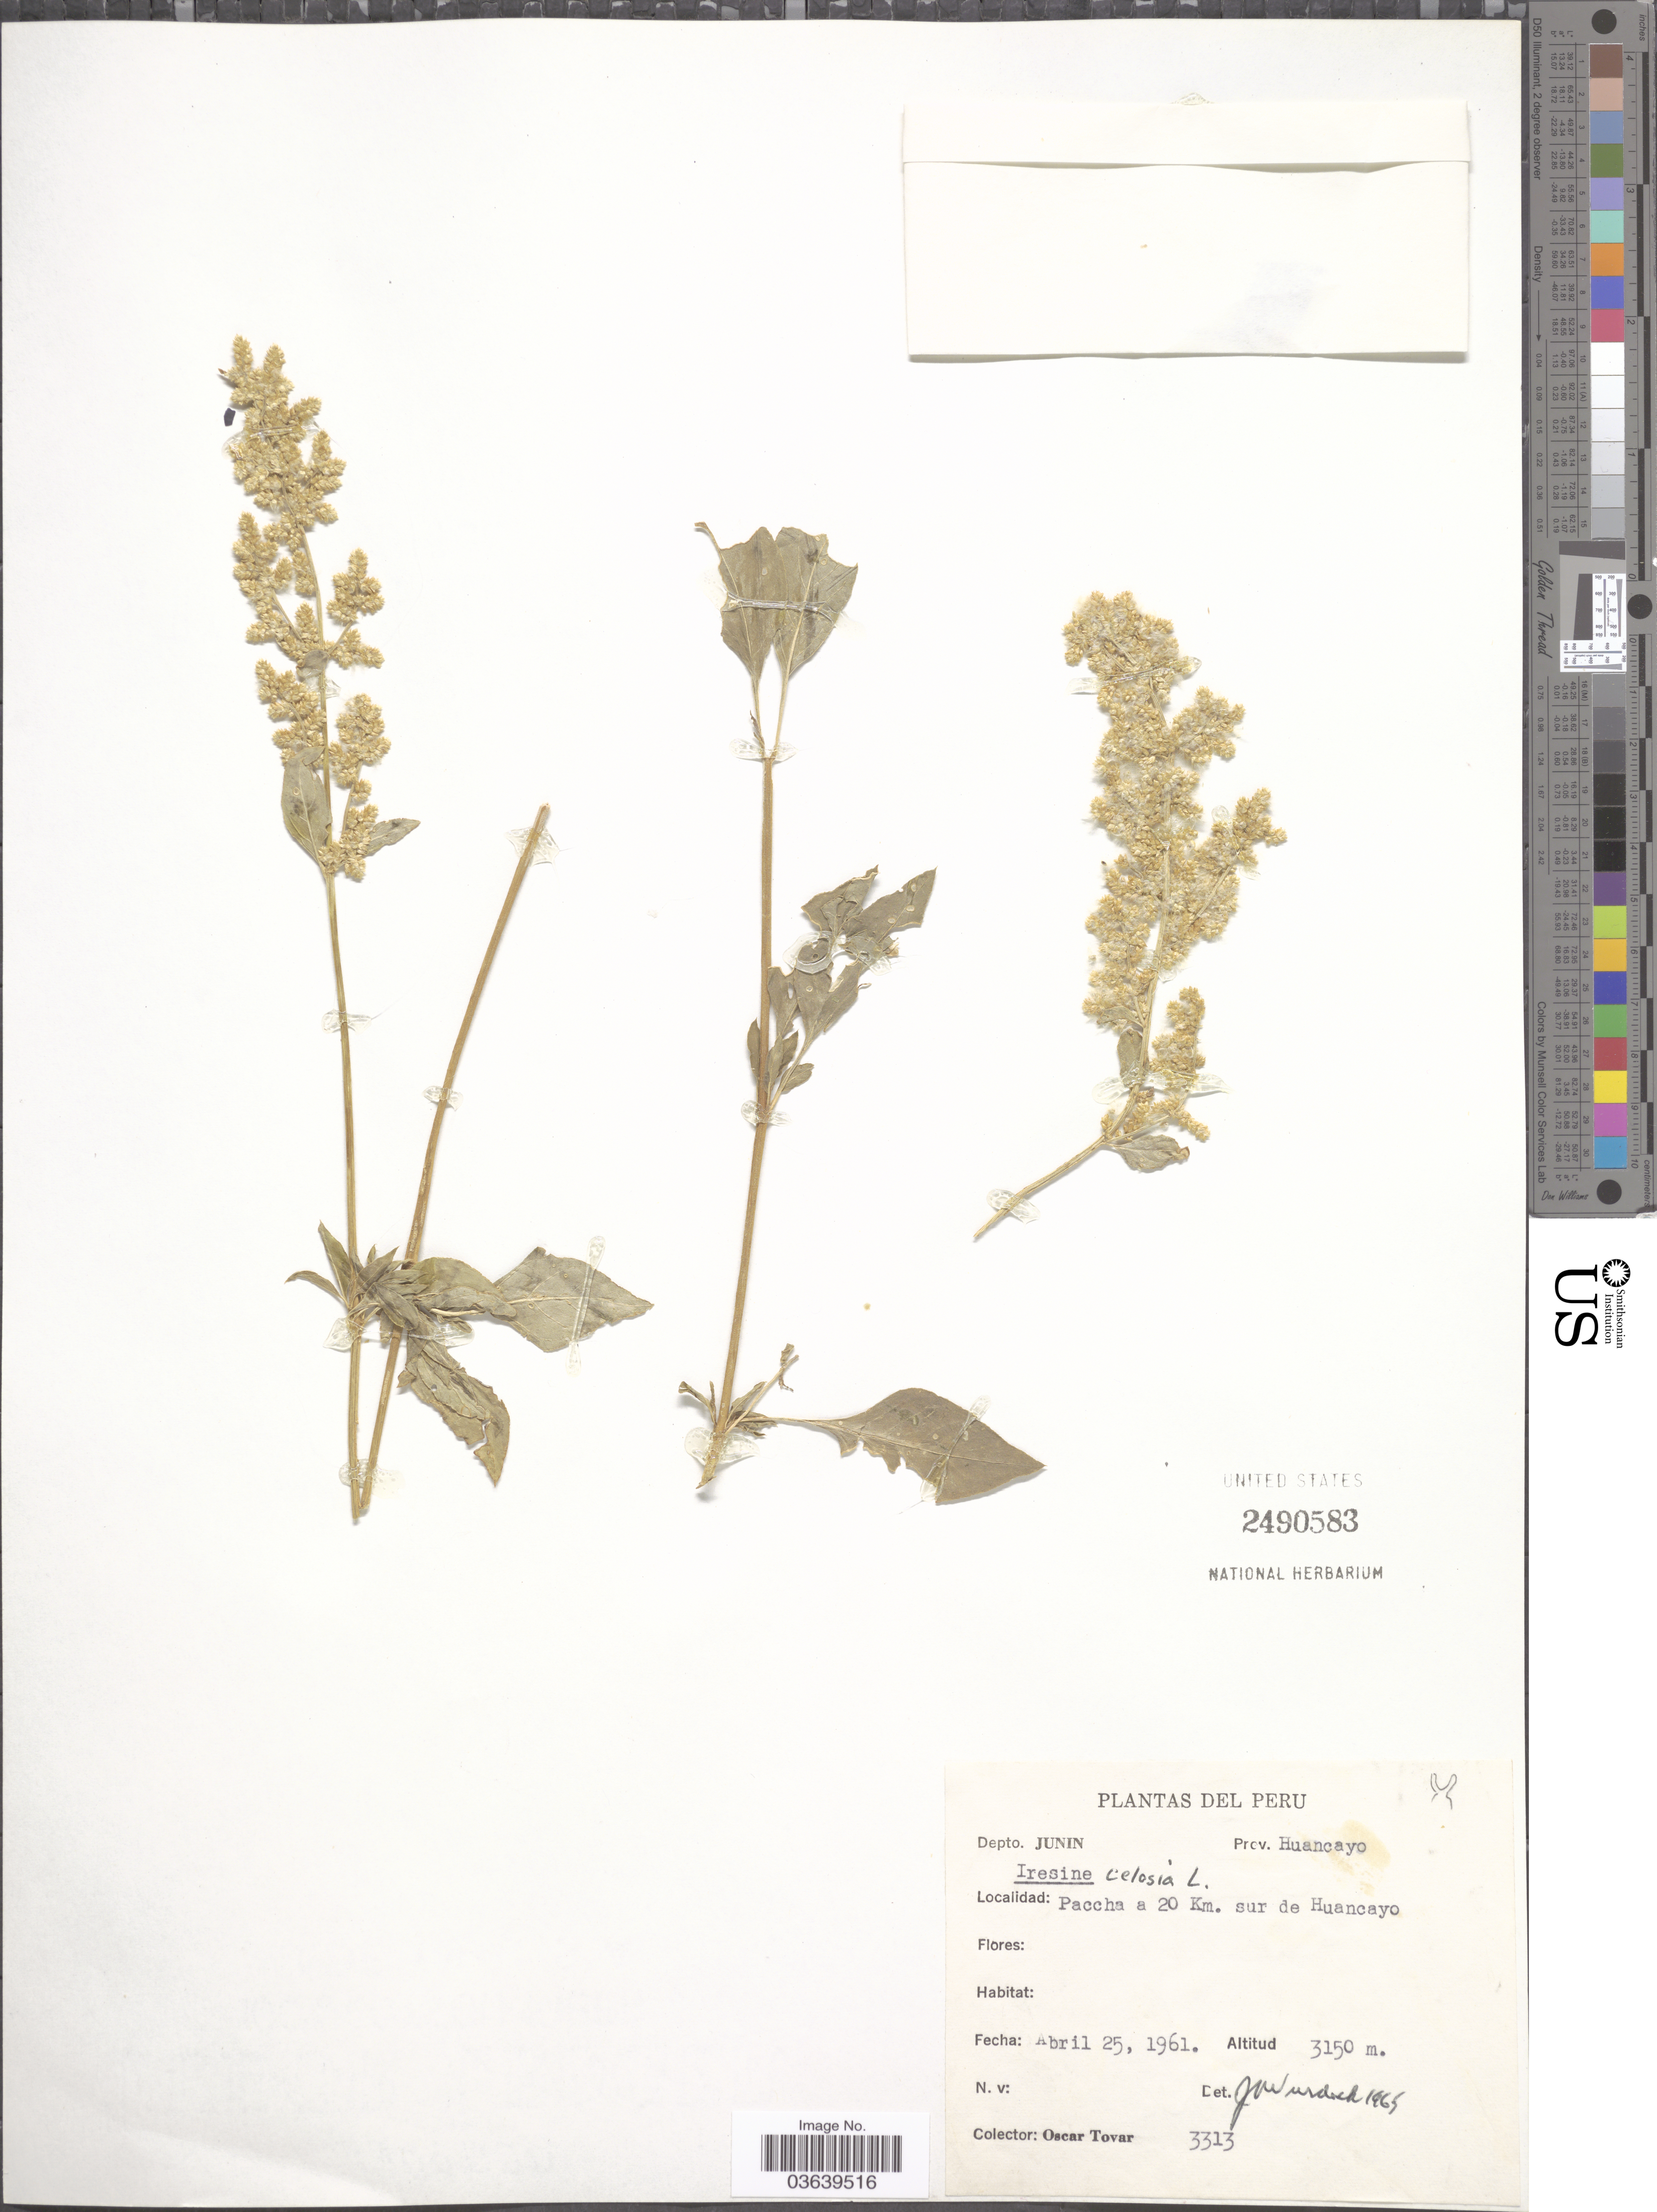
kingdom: Plantae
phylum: Tracheophyta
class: Magnoliopsida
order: Caryophyllales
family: Amaranthaceae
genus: Iresine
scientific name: Iresine celosia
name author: L.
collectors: Ó. Tovar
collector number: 3313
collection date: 1961-04-25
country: Peru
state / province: Junín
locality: Depto. Junin. Prov. Huancayo. Paccha a 20 Km. sur de Huancayo.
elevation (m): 3150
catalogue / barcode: US 2490583